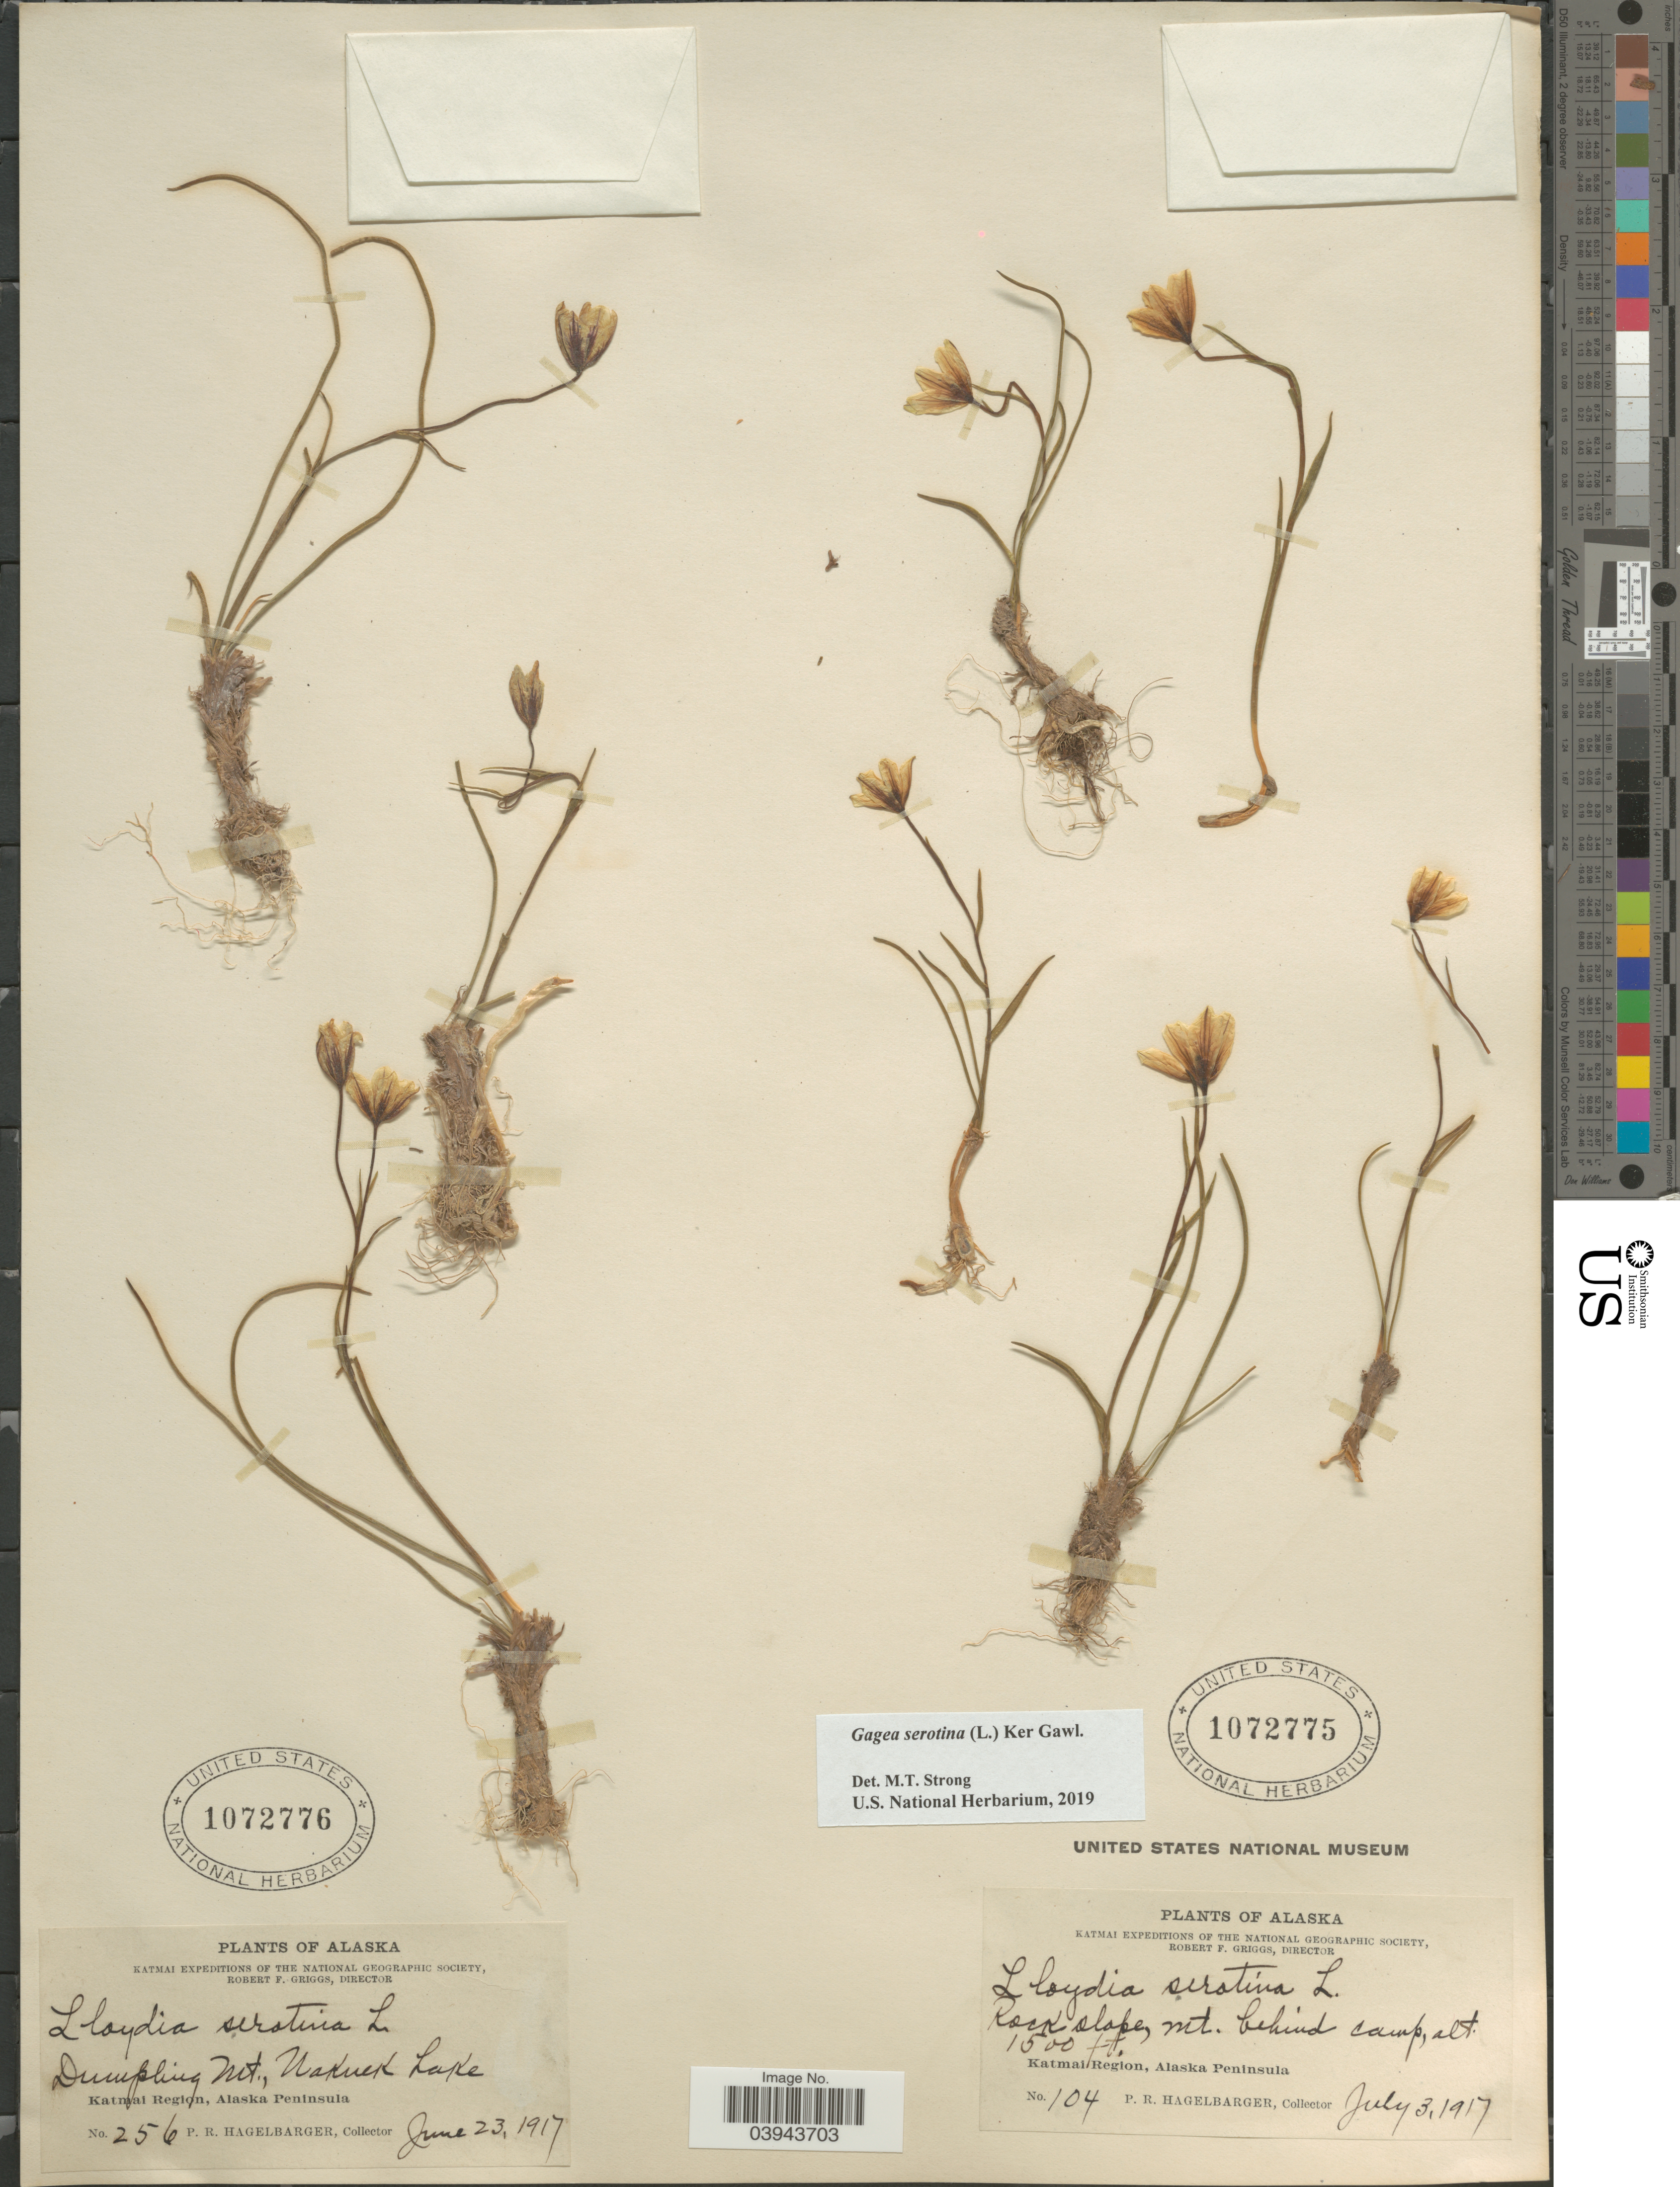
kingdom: Plantae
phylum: Tracheophyta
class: Liliopsida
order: Liliales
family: Liliaceae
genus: Lloydia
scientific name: Lloydia serotina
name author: (L.) Salisb. ex Rchb.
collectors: P. Hagelbarger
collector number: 104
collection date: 1917-07-03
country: United States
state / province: Alaska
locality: Rock slope, mt. behind camp. Katmai Region, Alaska Peninsula.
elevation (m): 457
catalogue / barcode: US 1072775